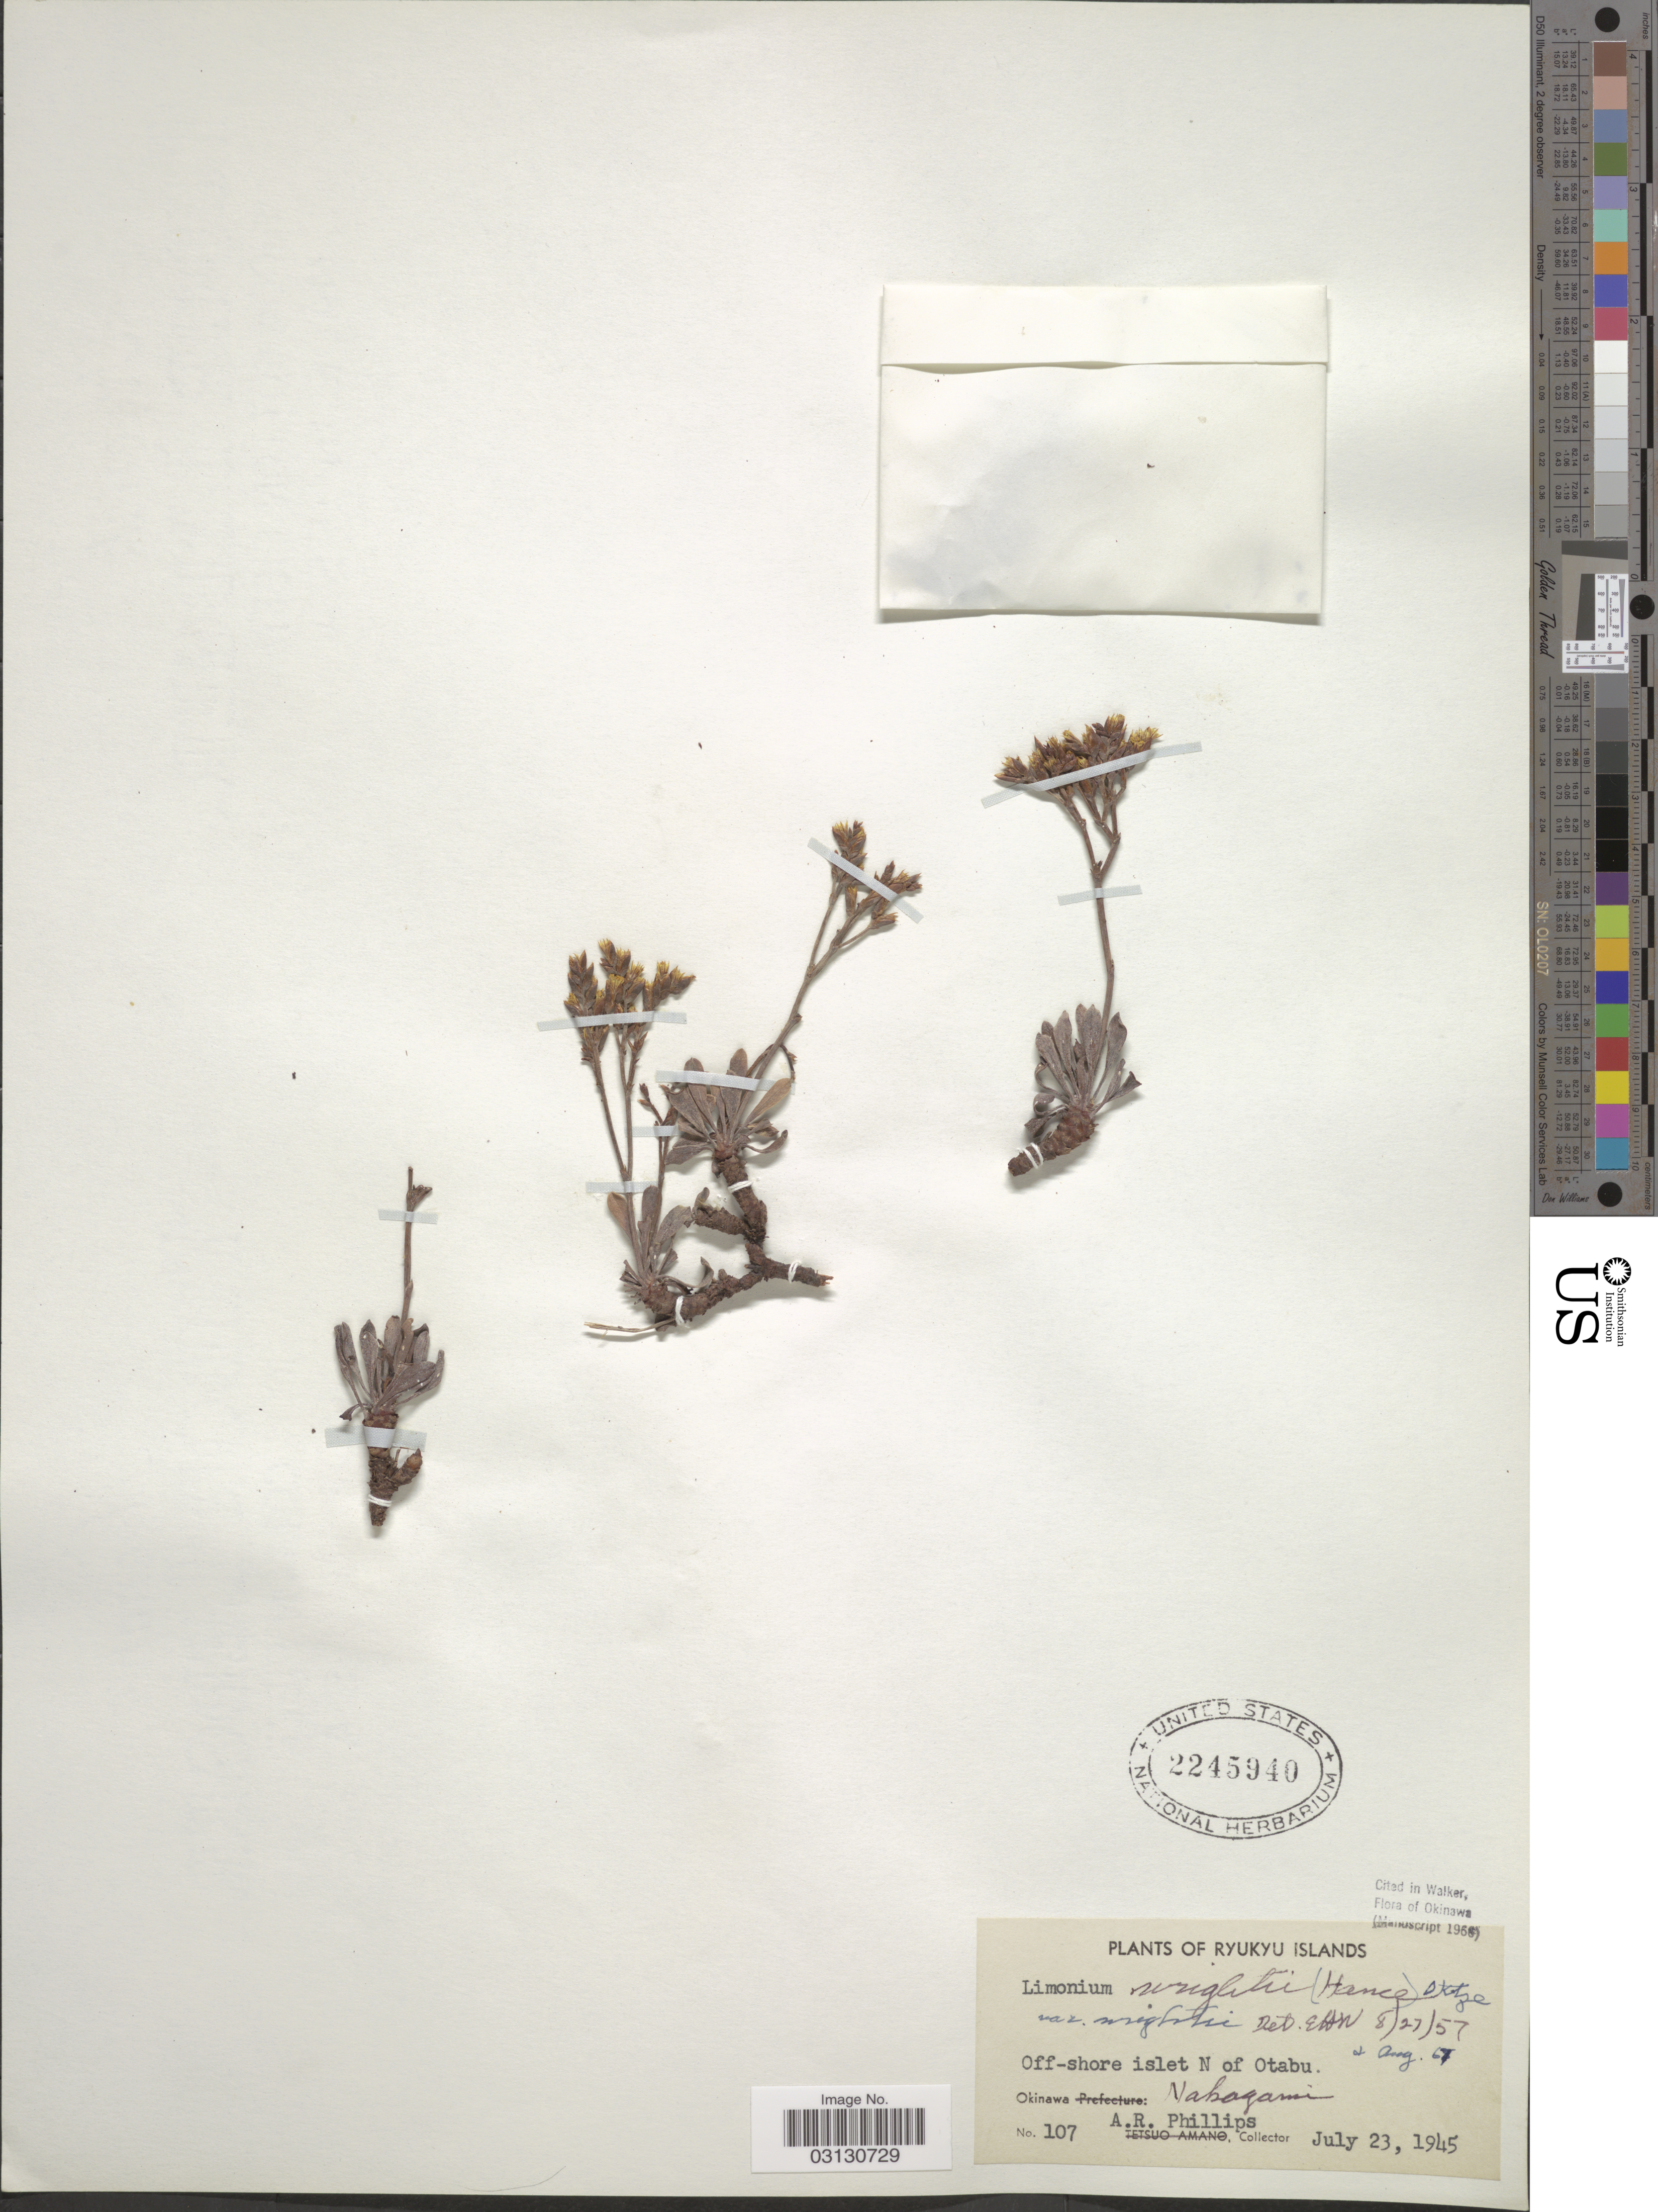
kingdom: Plantae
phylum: Tracheophyta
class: Magnoliopsida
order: Caryophyllales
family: Plumbaginaceae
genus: Limonium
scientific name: Limonium wrightii var. wrightii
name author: (Hance) Kuntze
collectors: A. R. Phillips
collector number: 107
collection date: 1945-07-23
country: Japan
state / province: Okinawa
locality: Ryukyu Islands, Off-shore islet N of Otabu, Okinawa: Nakagami.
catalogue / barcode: US 2245940